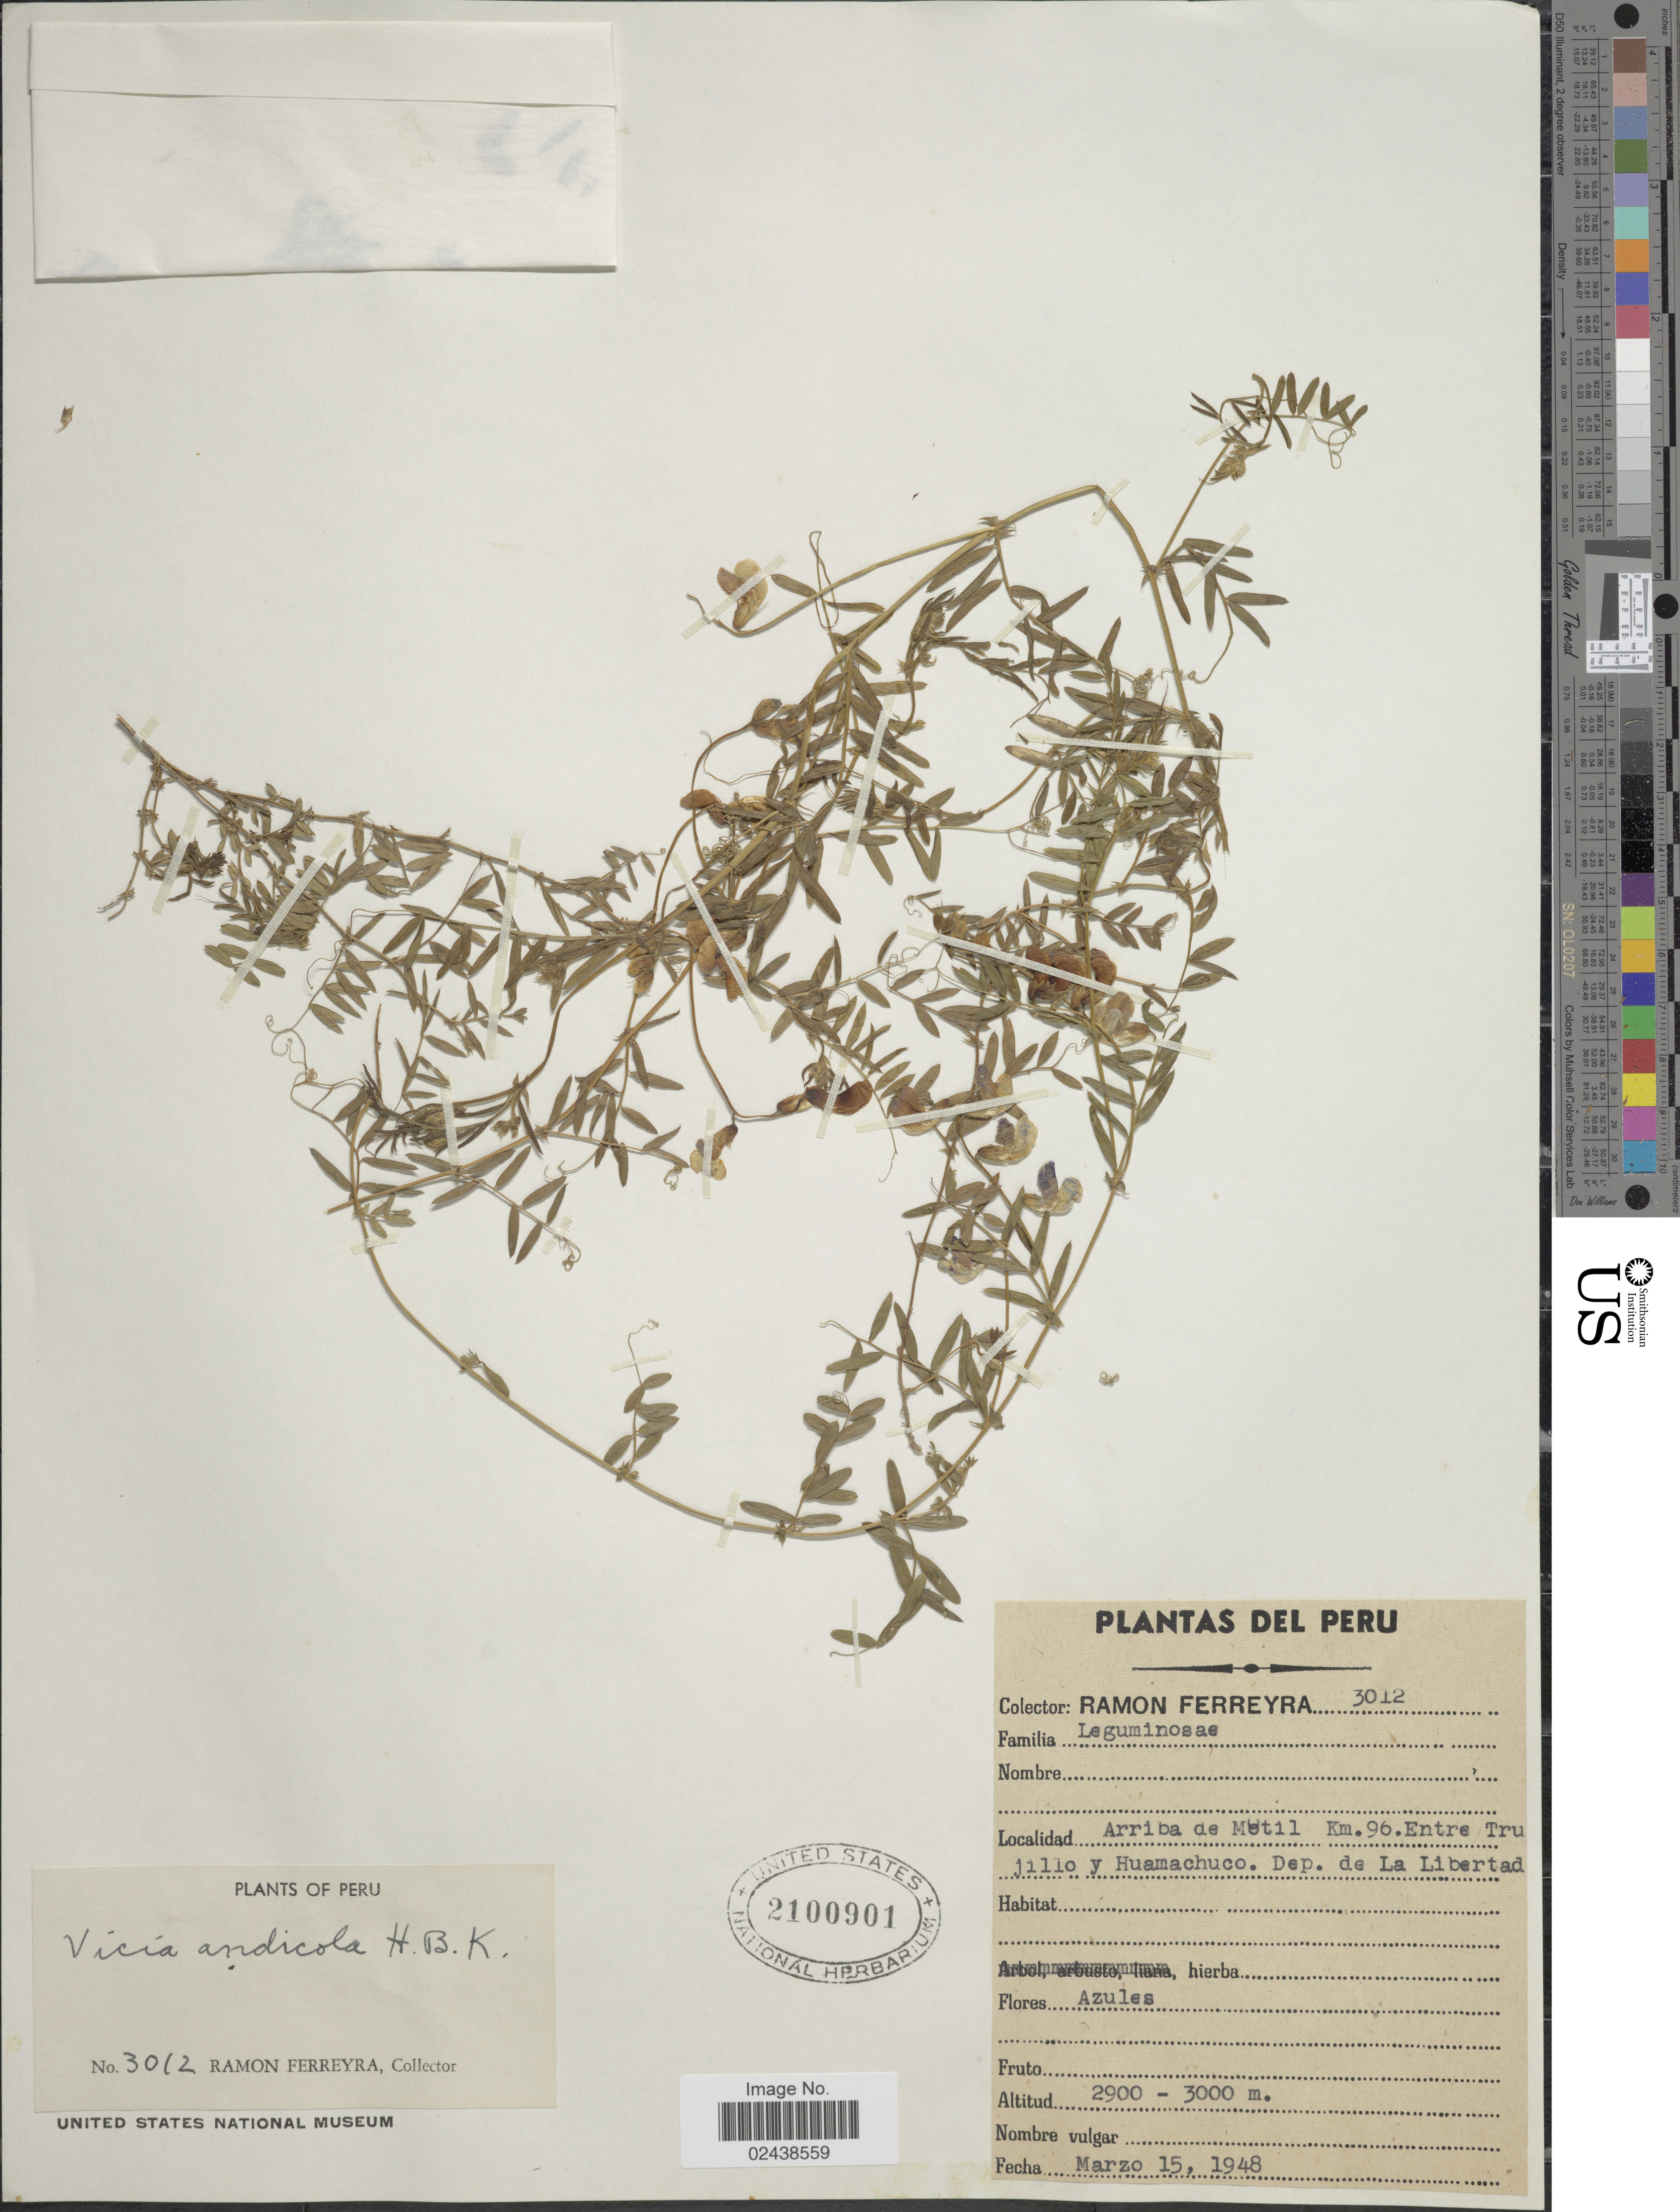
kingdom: Plantae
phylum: Tracheophyta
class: Magnoliopsida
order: Fabales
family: Fabaceae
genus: Vicia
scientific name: Vicia andicola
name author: Kunth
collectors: R. A. Ferreyra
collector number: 3012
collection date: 1948-03-15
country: Peru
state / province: La Libertad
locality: Arriba de Motil. Km. 96 Entre Trujillo y Huamachuco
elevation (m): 2900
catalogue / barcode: US 2100901